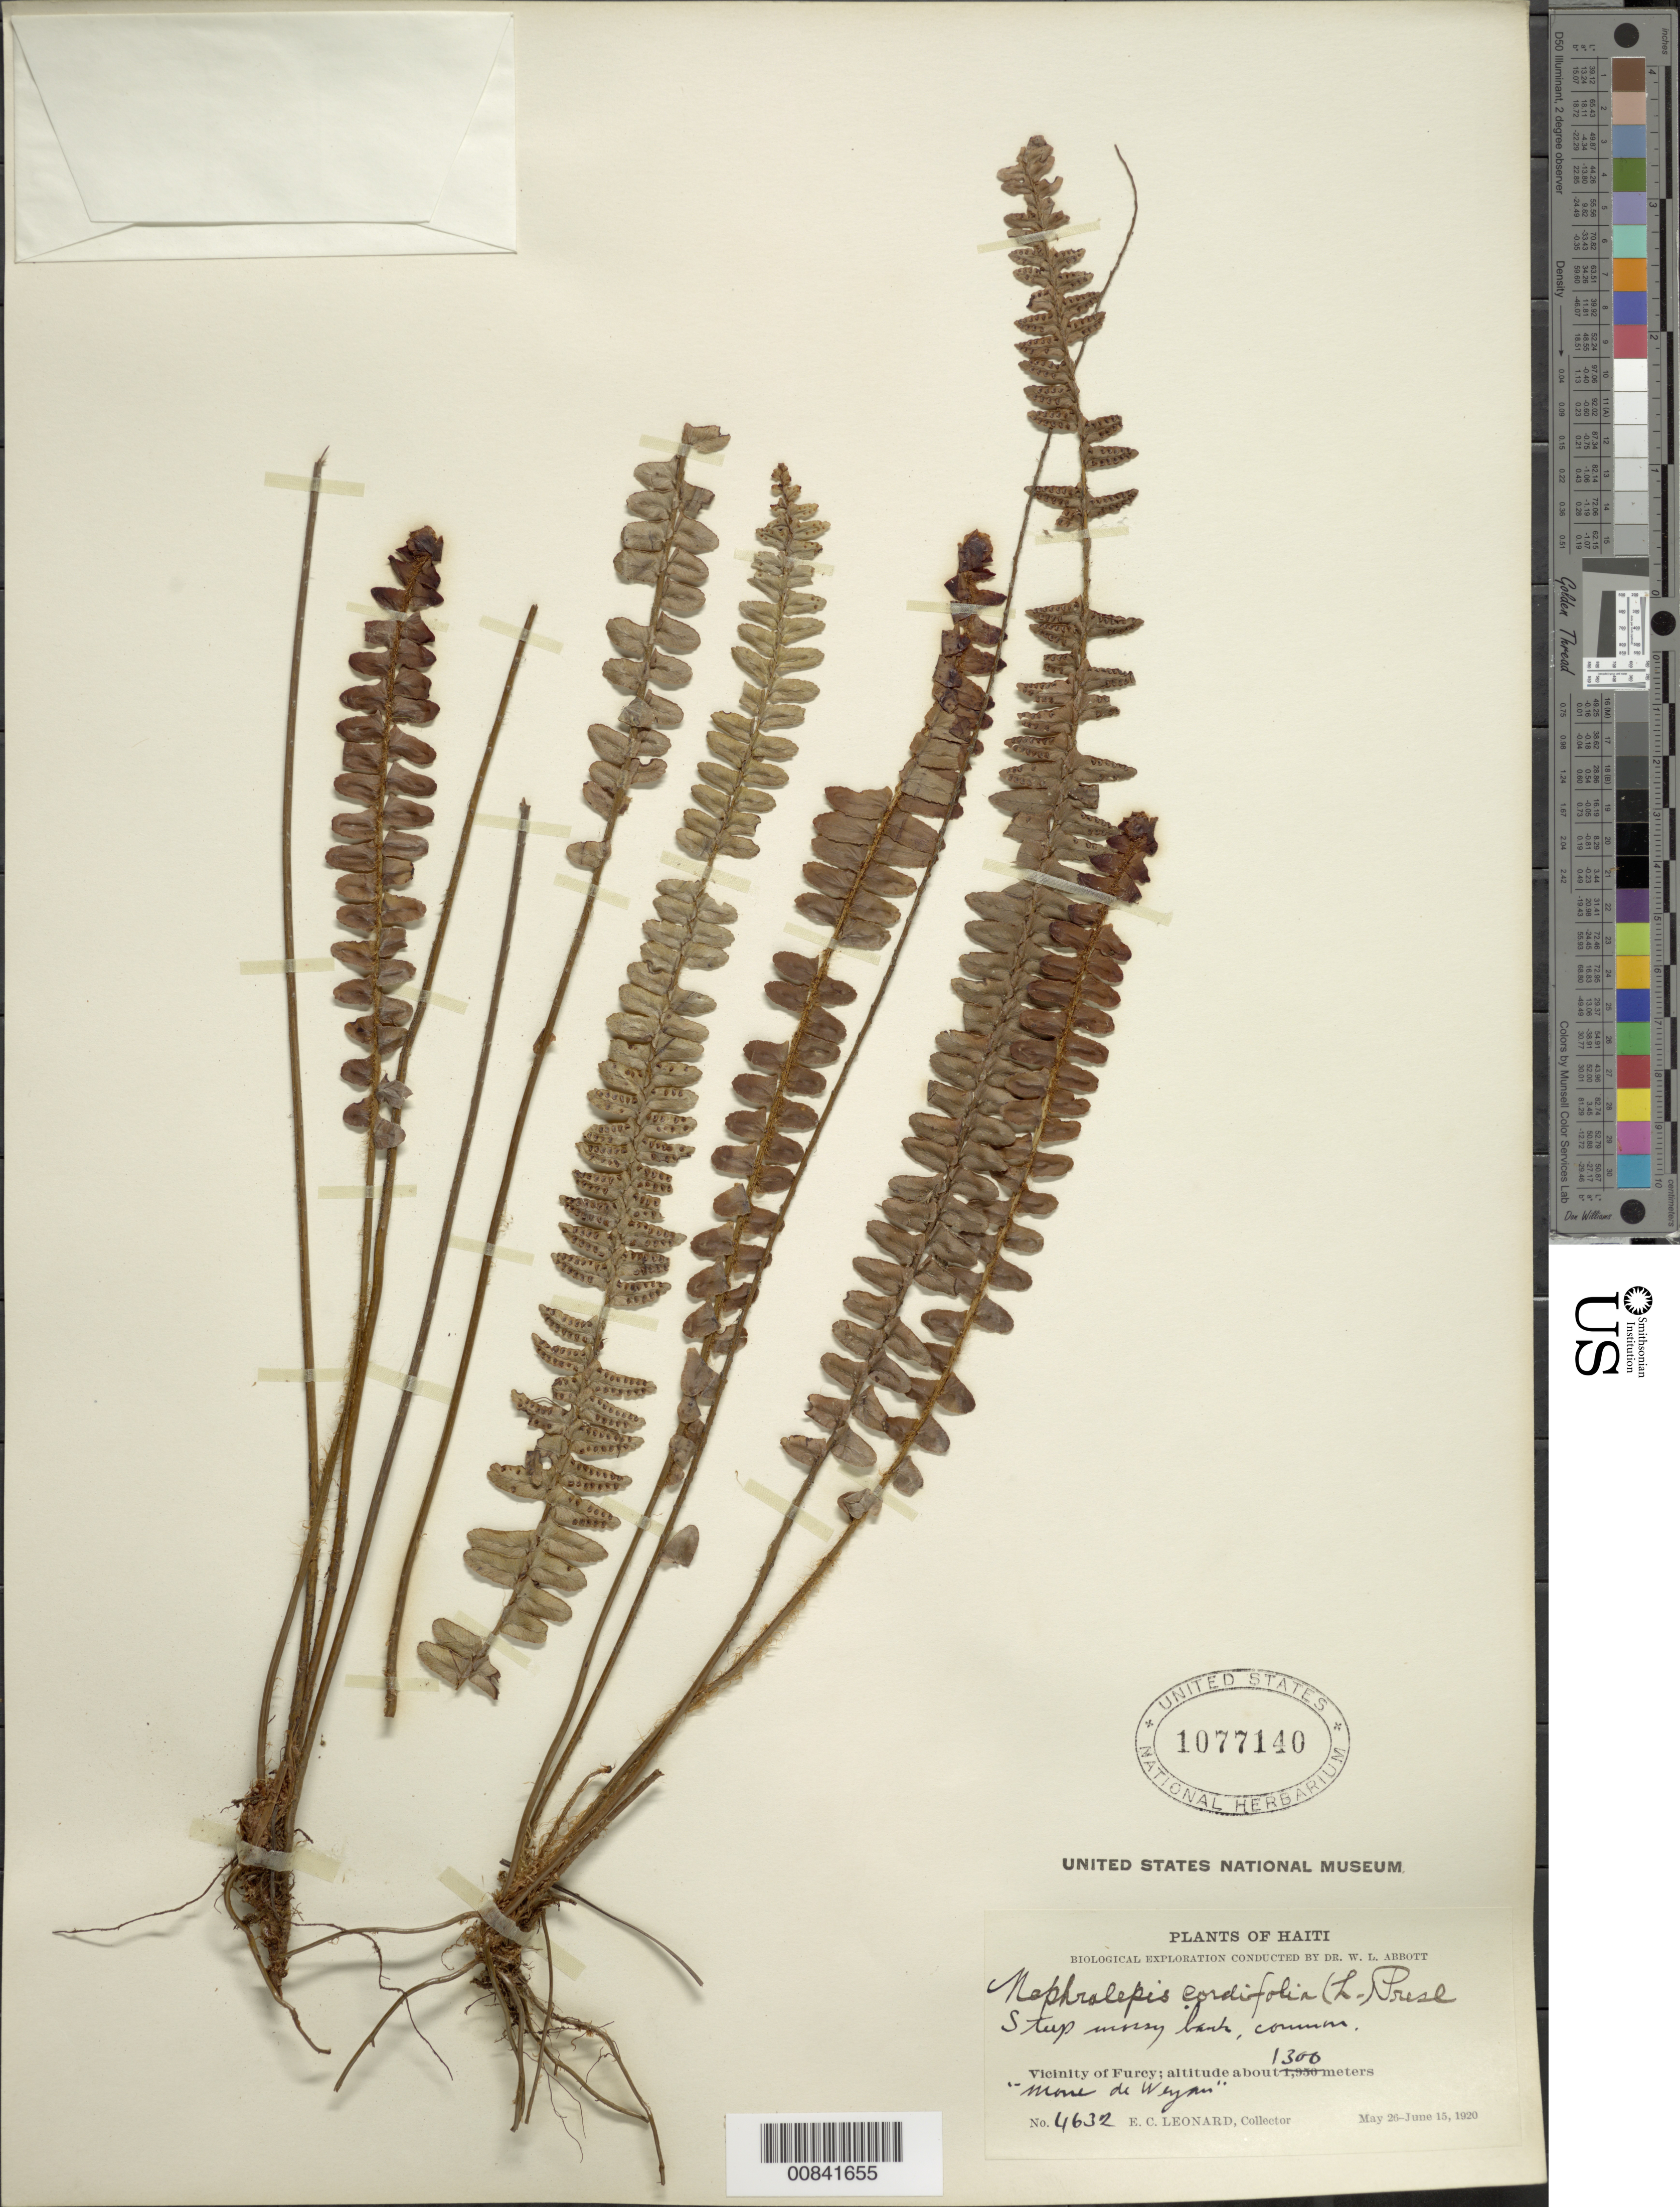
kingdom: Plantae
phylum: Tracheophyta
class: Polypodiopsida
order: Polypodiales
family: Nephrolepidaceae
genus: Nephrolepis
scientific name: Nephrolepis cordifolia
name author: (L.) C. Presl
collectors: E. C. Leonard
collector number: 4632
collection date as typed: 26 May 1920 to 15 Jun 1920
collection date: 1920-05-26/1920-06-15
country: Haiti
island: Hispaniola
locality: Furcy vicinity, Morne de Weyan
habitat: Steep mossy bank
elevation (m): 1300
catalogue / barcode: US 1077140